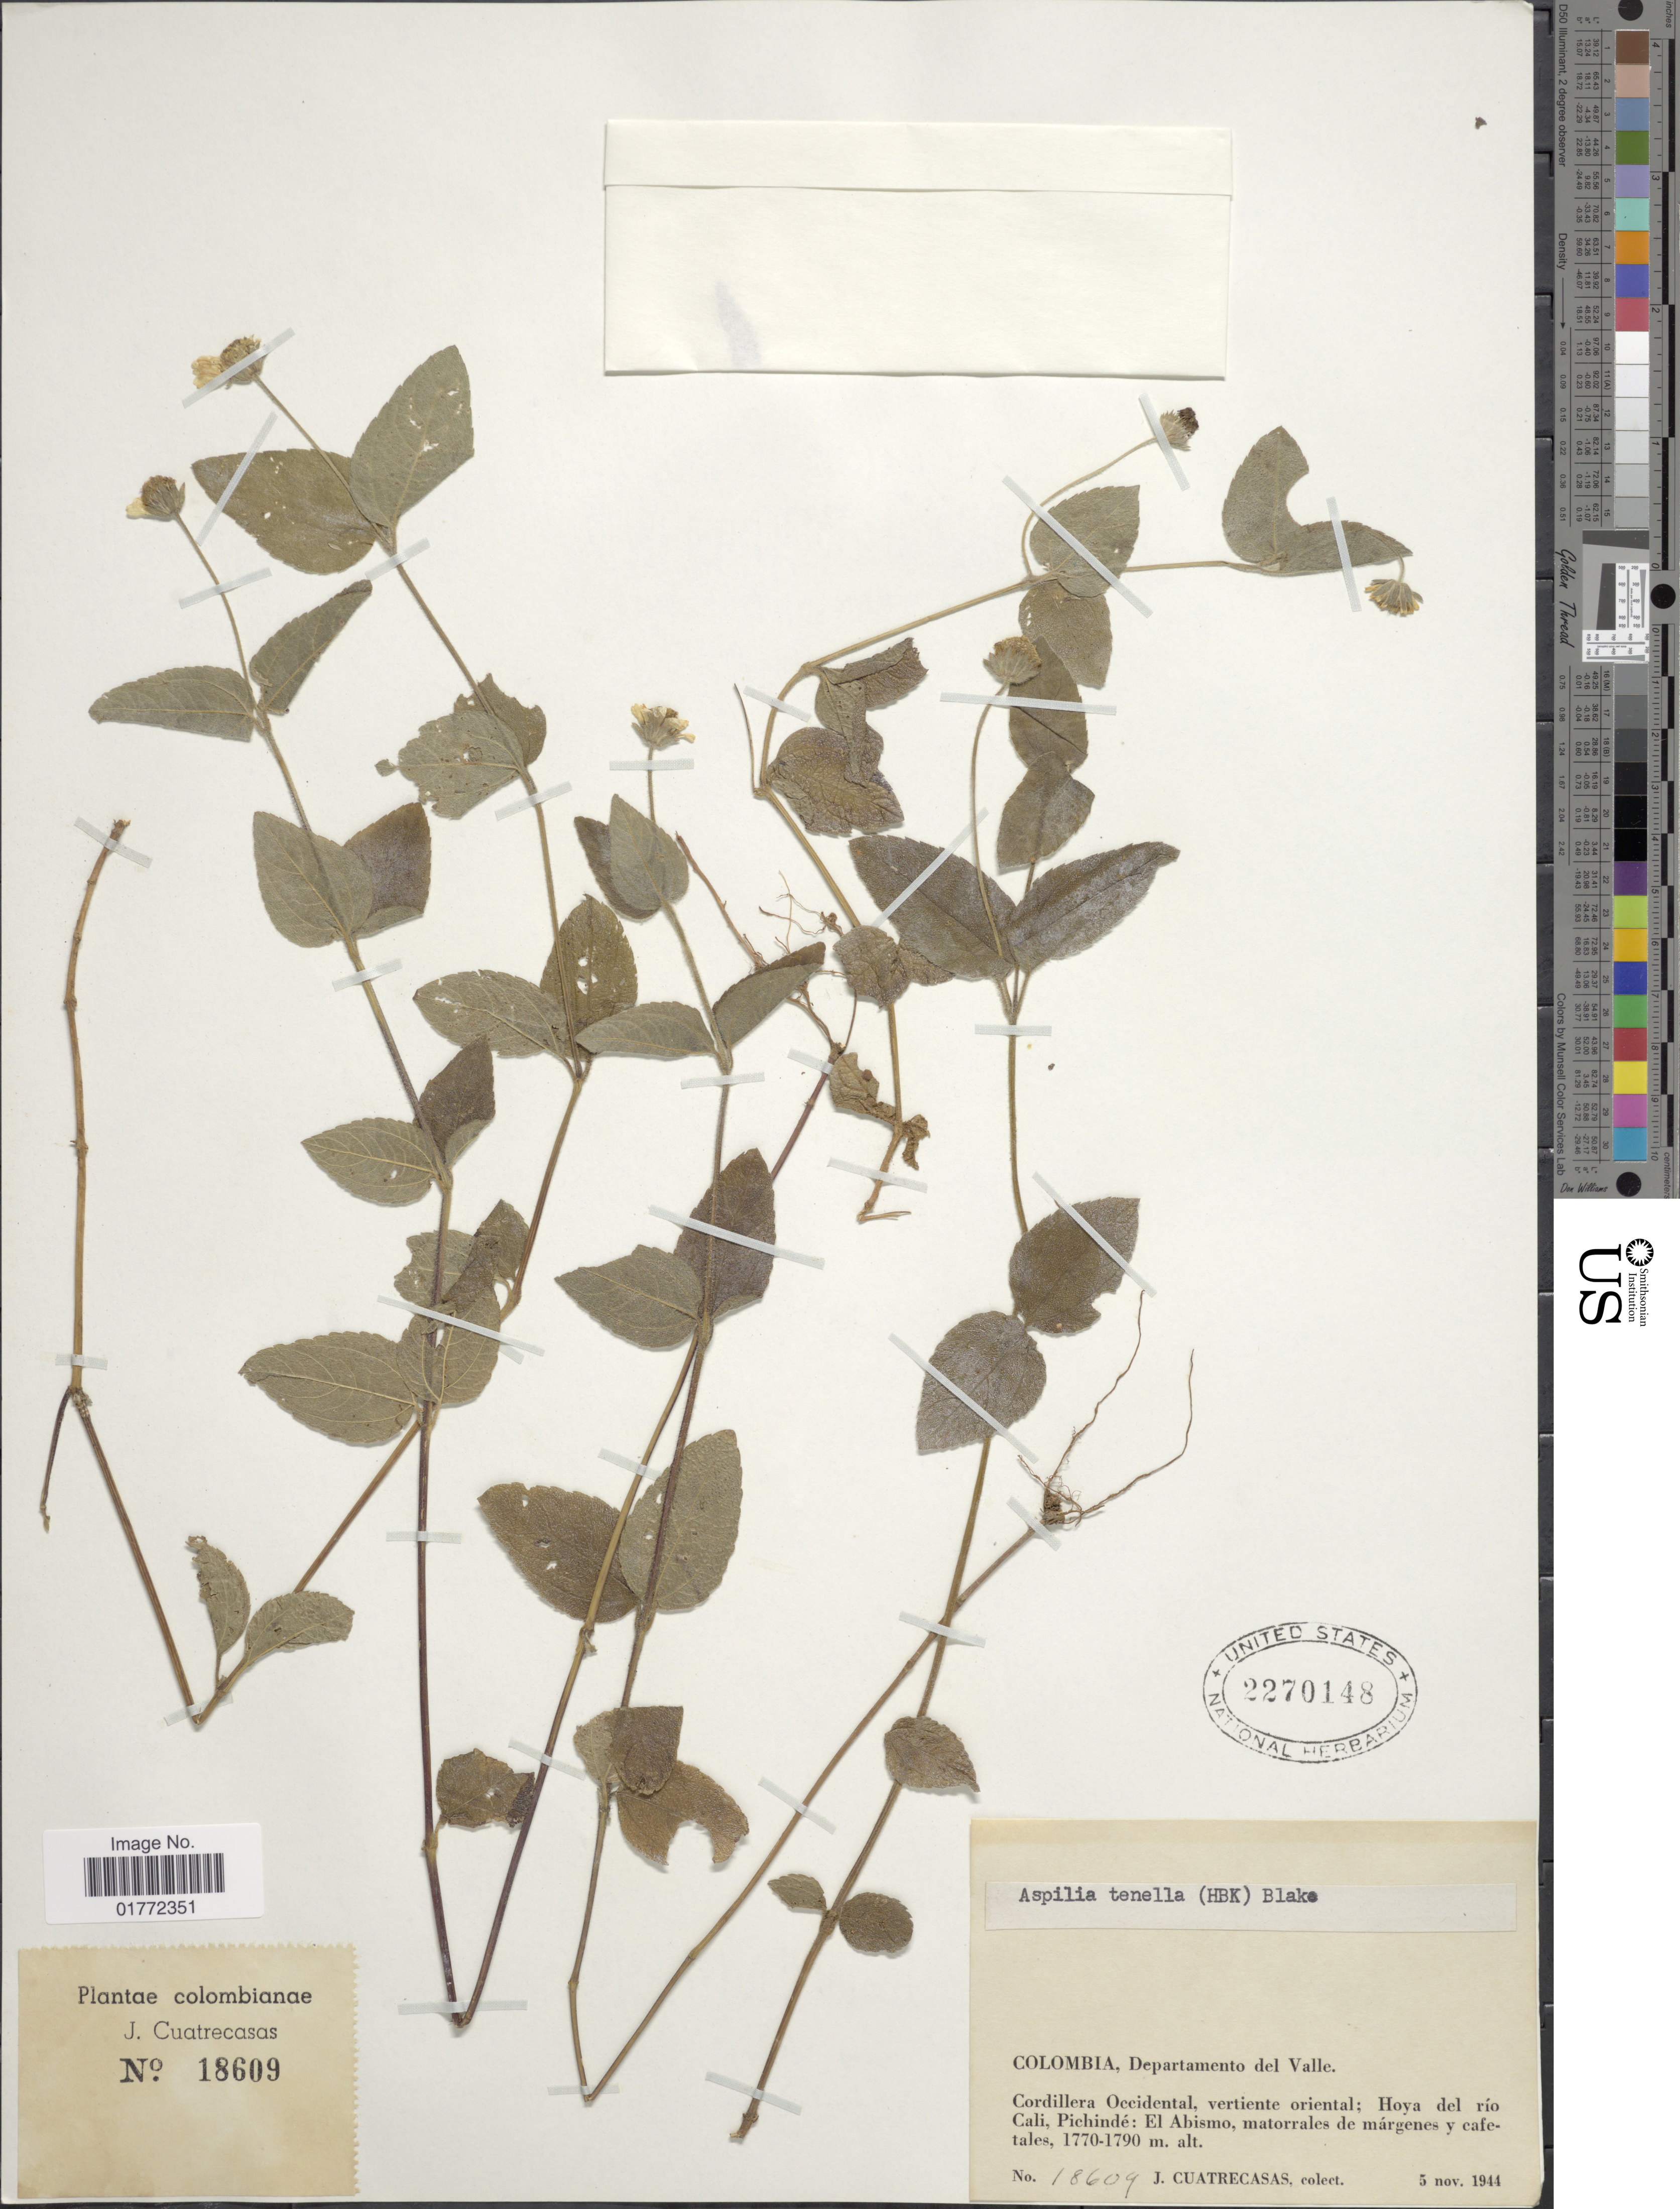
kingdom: Plantae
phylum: Tracheophyta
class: Magnoliopsida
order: Asterales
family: Asteraceae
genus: Eleutheranthera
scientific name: Eleutheranthera tenella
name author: (Kunth) H. Rob.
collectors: J. Cuatrecasas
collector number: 18609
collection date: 1944-11-05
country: Colombia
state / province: Valle del Cauca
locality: Departamento del Valle. Cordillera Occidental, vertiente oriental; Hoya del rio Cali, Pichinde: El Abismo, matorrales de margenes y cafetales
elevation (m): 1770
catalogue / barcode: US 2270148